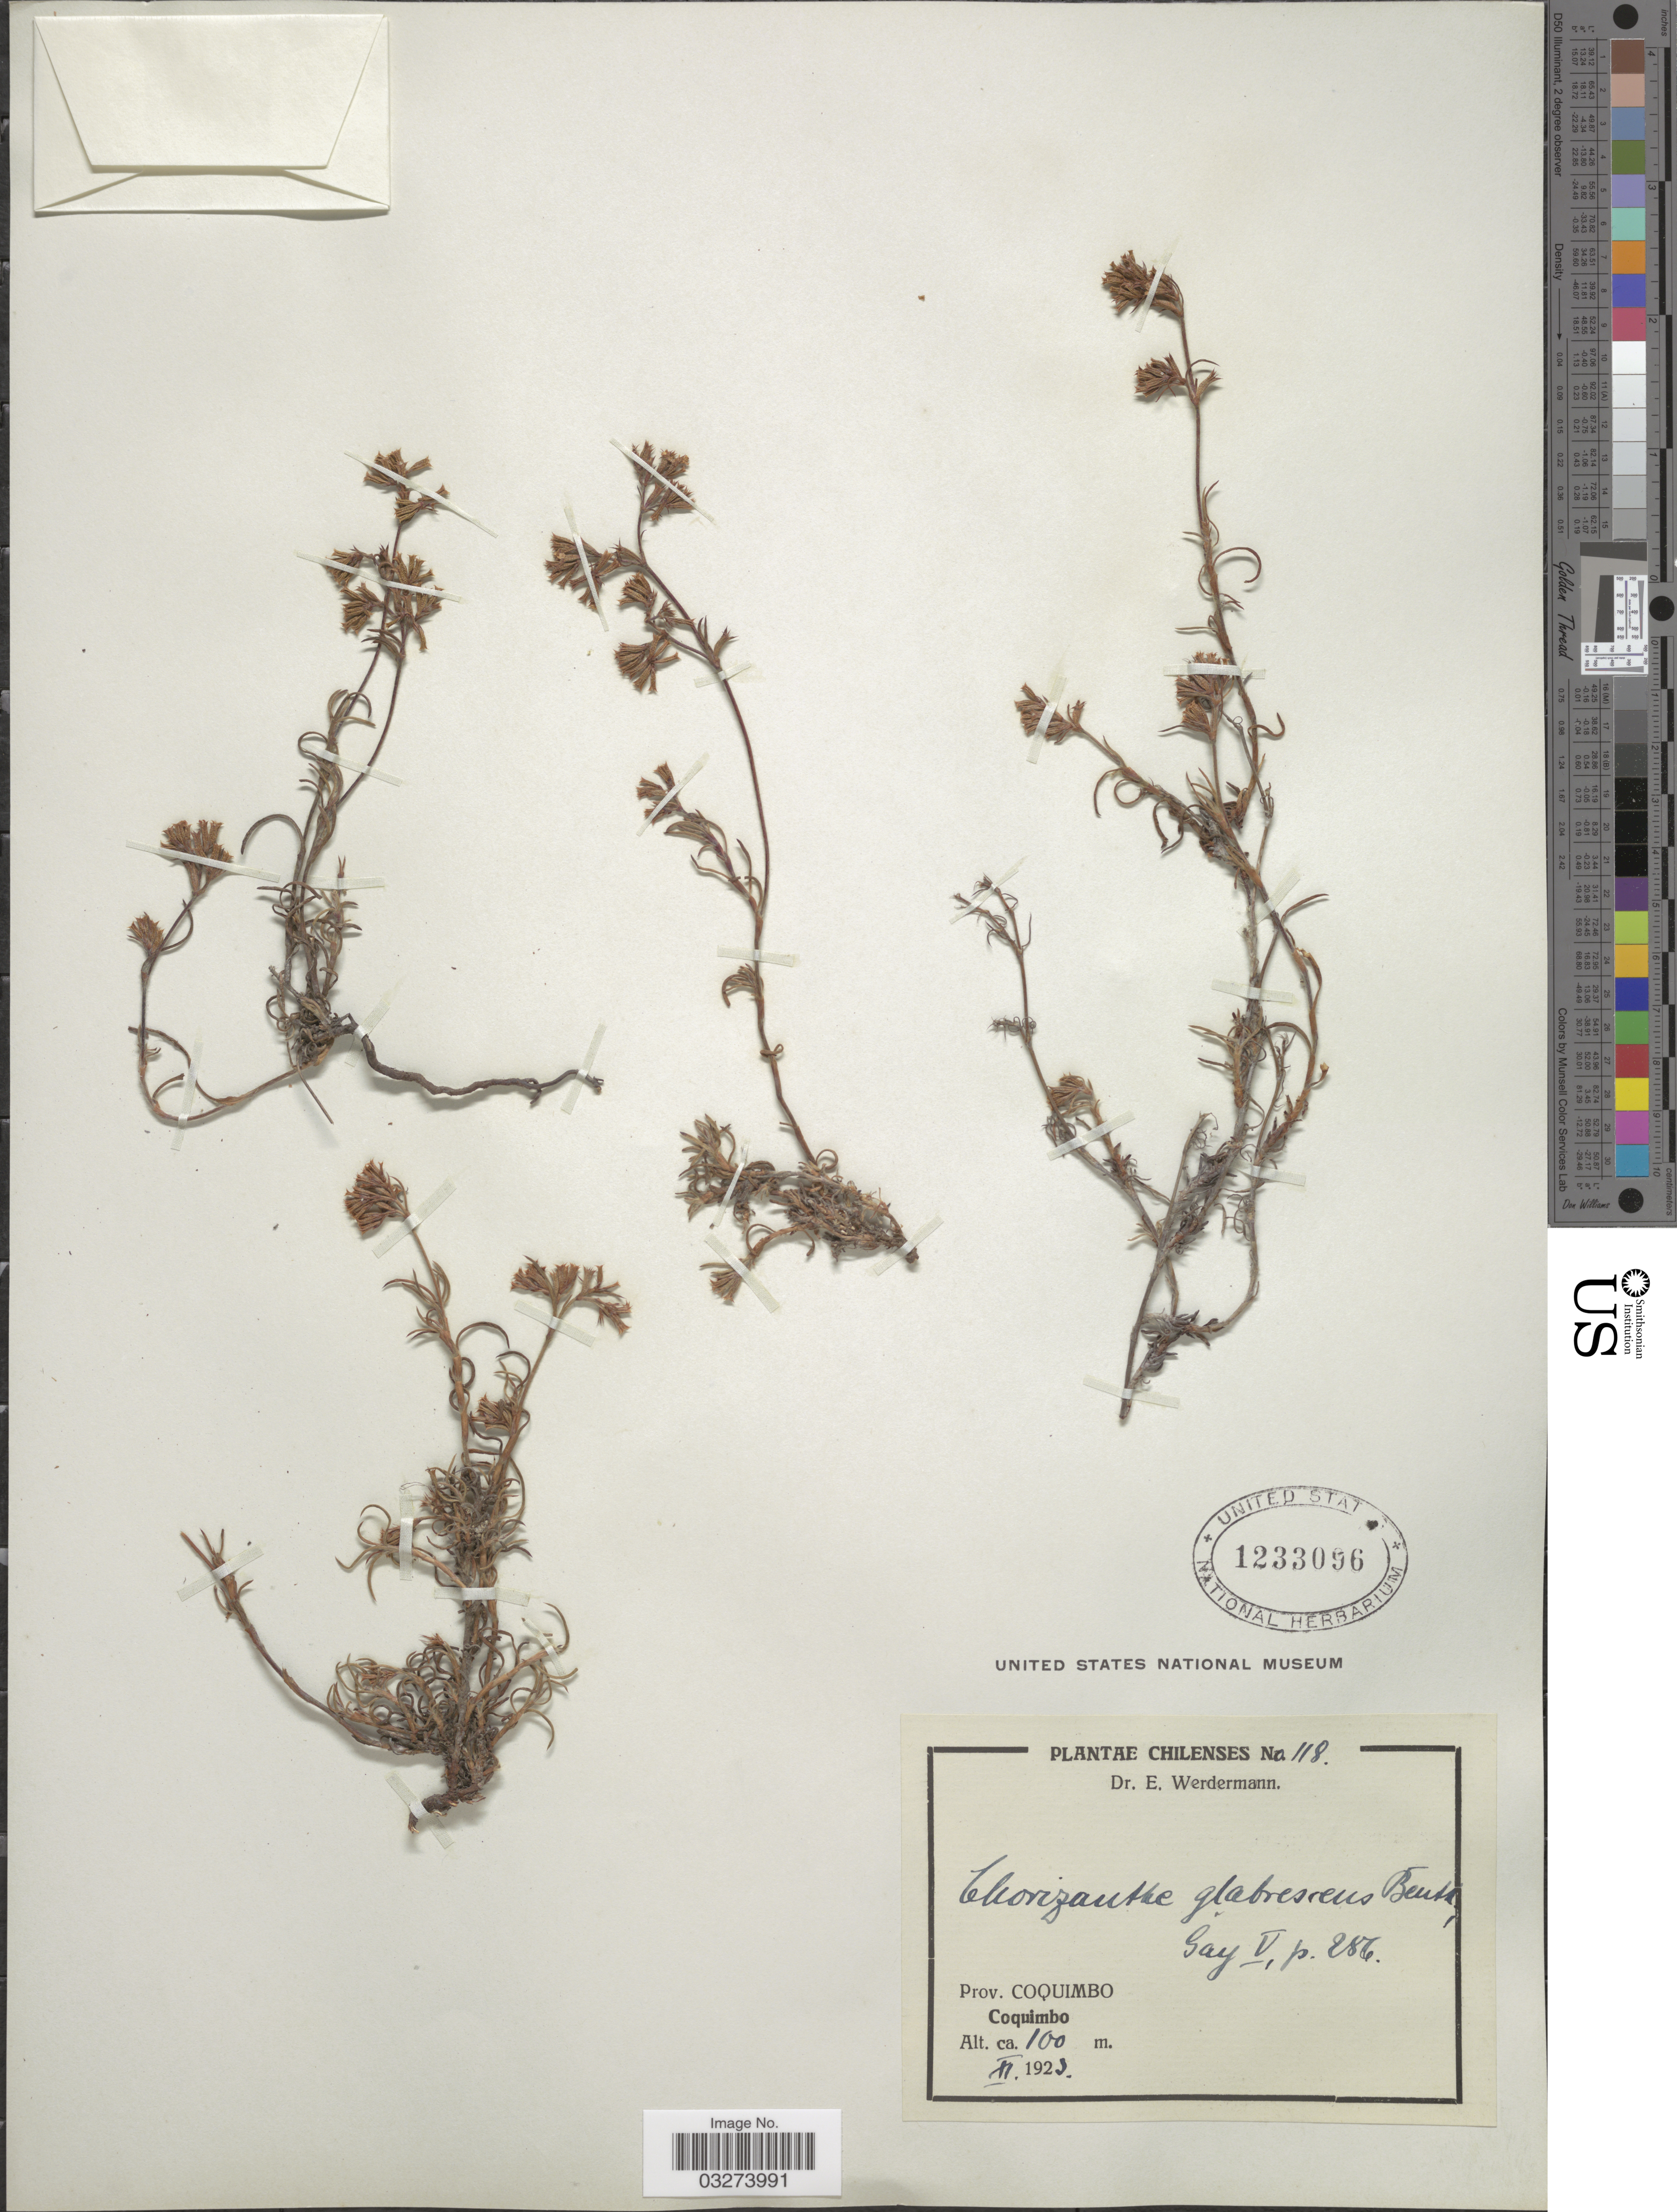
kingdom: Plantae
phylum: Tracheophyta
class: Magnoliopsida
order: Caryophyllales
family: Polygonaceae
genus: Chorizanthe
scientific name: Chorizanthe glabrescens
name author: Benth.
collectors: E. Werdermann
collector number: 118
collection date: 1923-11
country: Chile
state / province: Coquimbo (IV)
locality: Coquimbo.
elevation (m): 100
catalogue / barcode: US 1233096